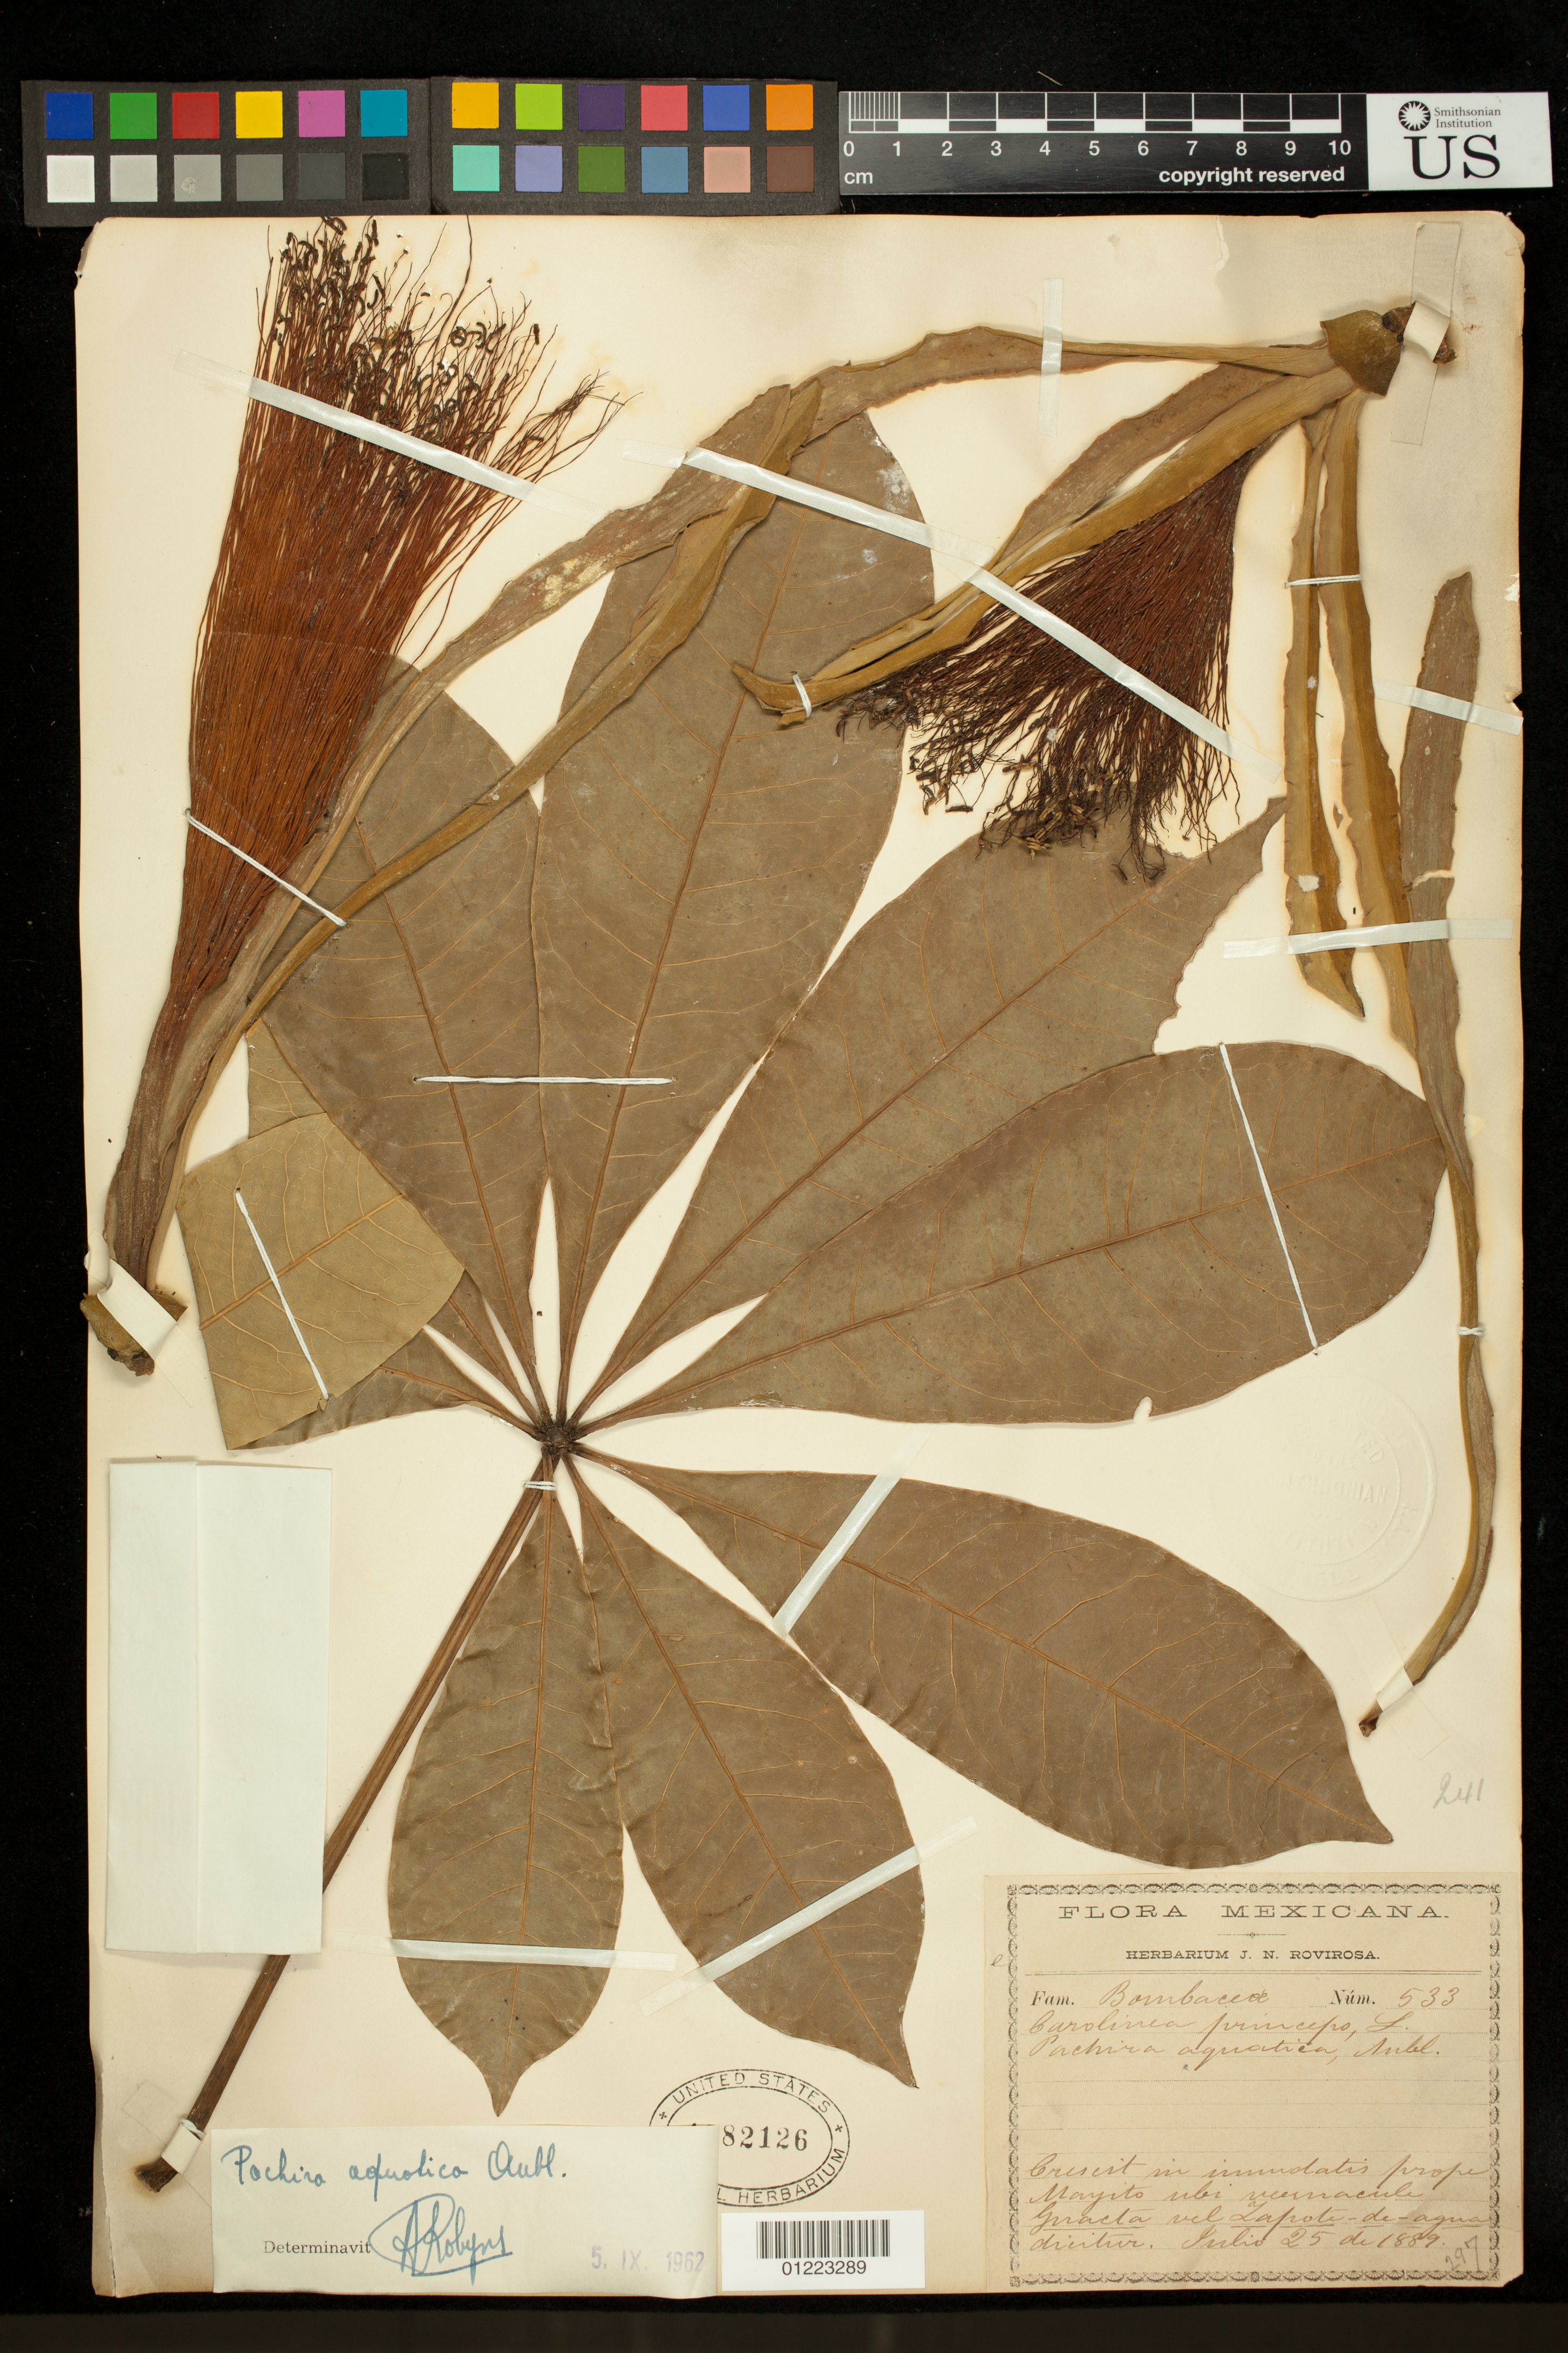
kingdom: Plantae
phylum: Tracheophyta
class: Magnoliopsida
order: Malvales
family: Malvaceae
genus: Pachira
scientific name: Pachira aquatica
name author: Aubl.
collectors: ex herb. J.N. Rovirosa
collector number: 533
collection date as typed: Julio 25 de 1889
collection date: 1889-07-25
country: Mexico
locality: Mayito, Zapote-de-Agua.